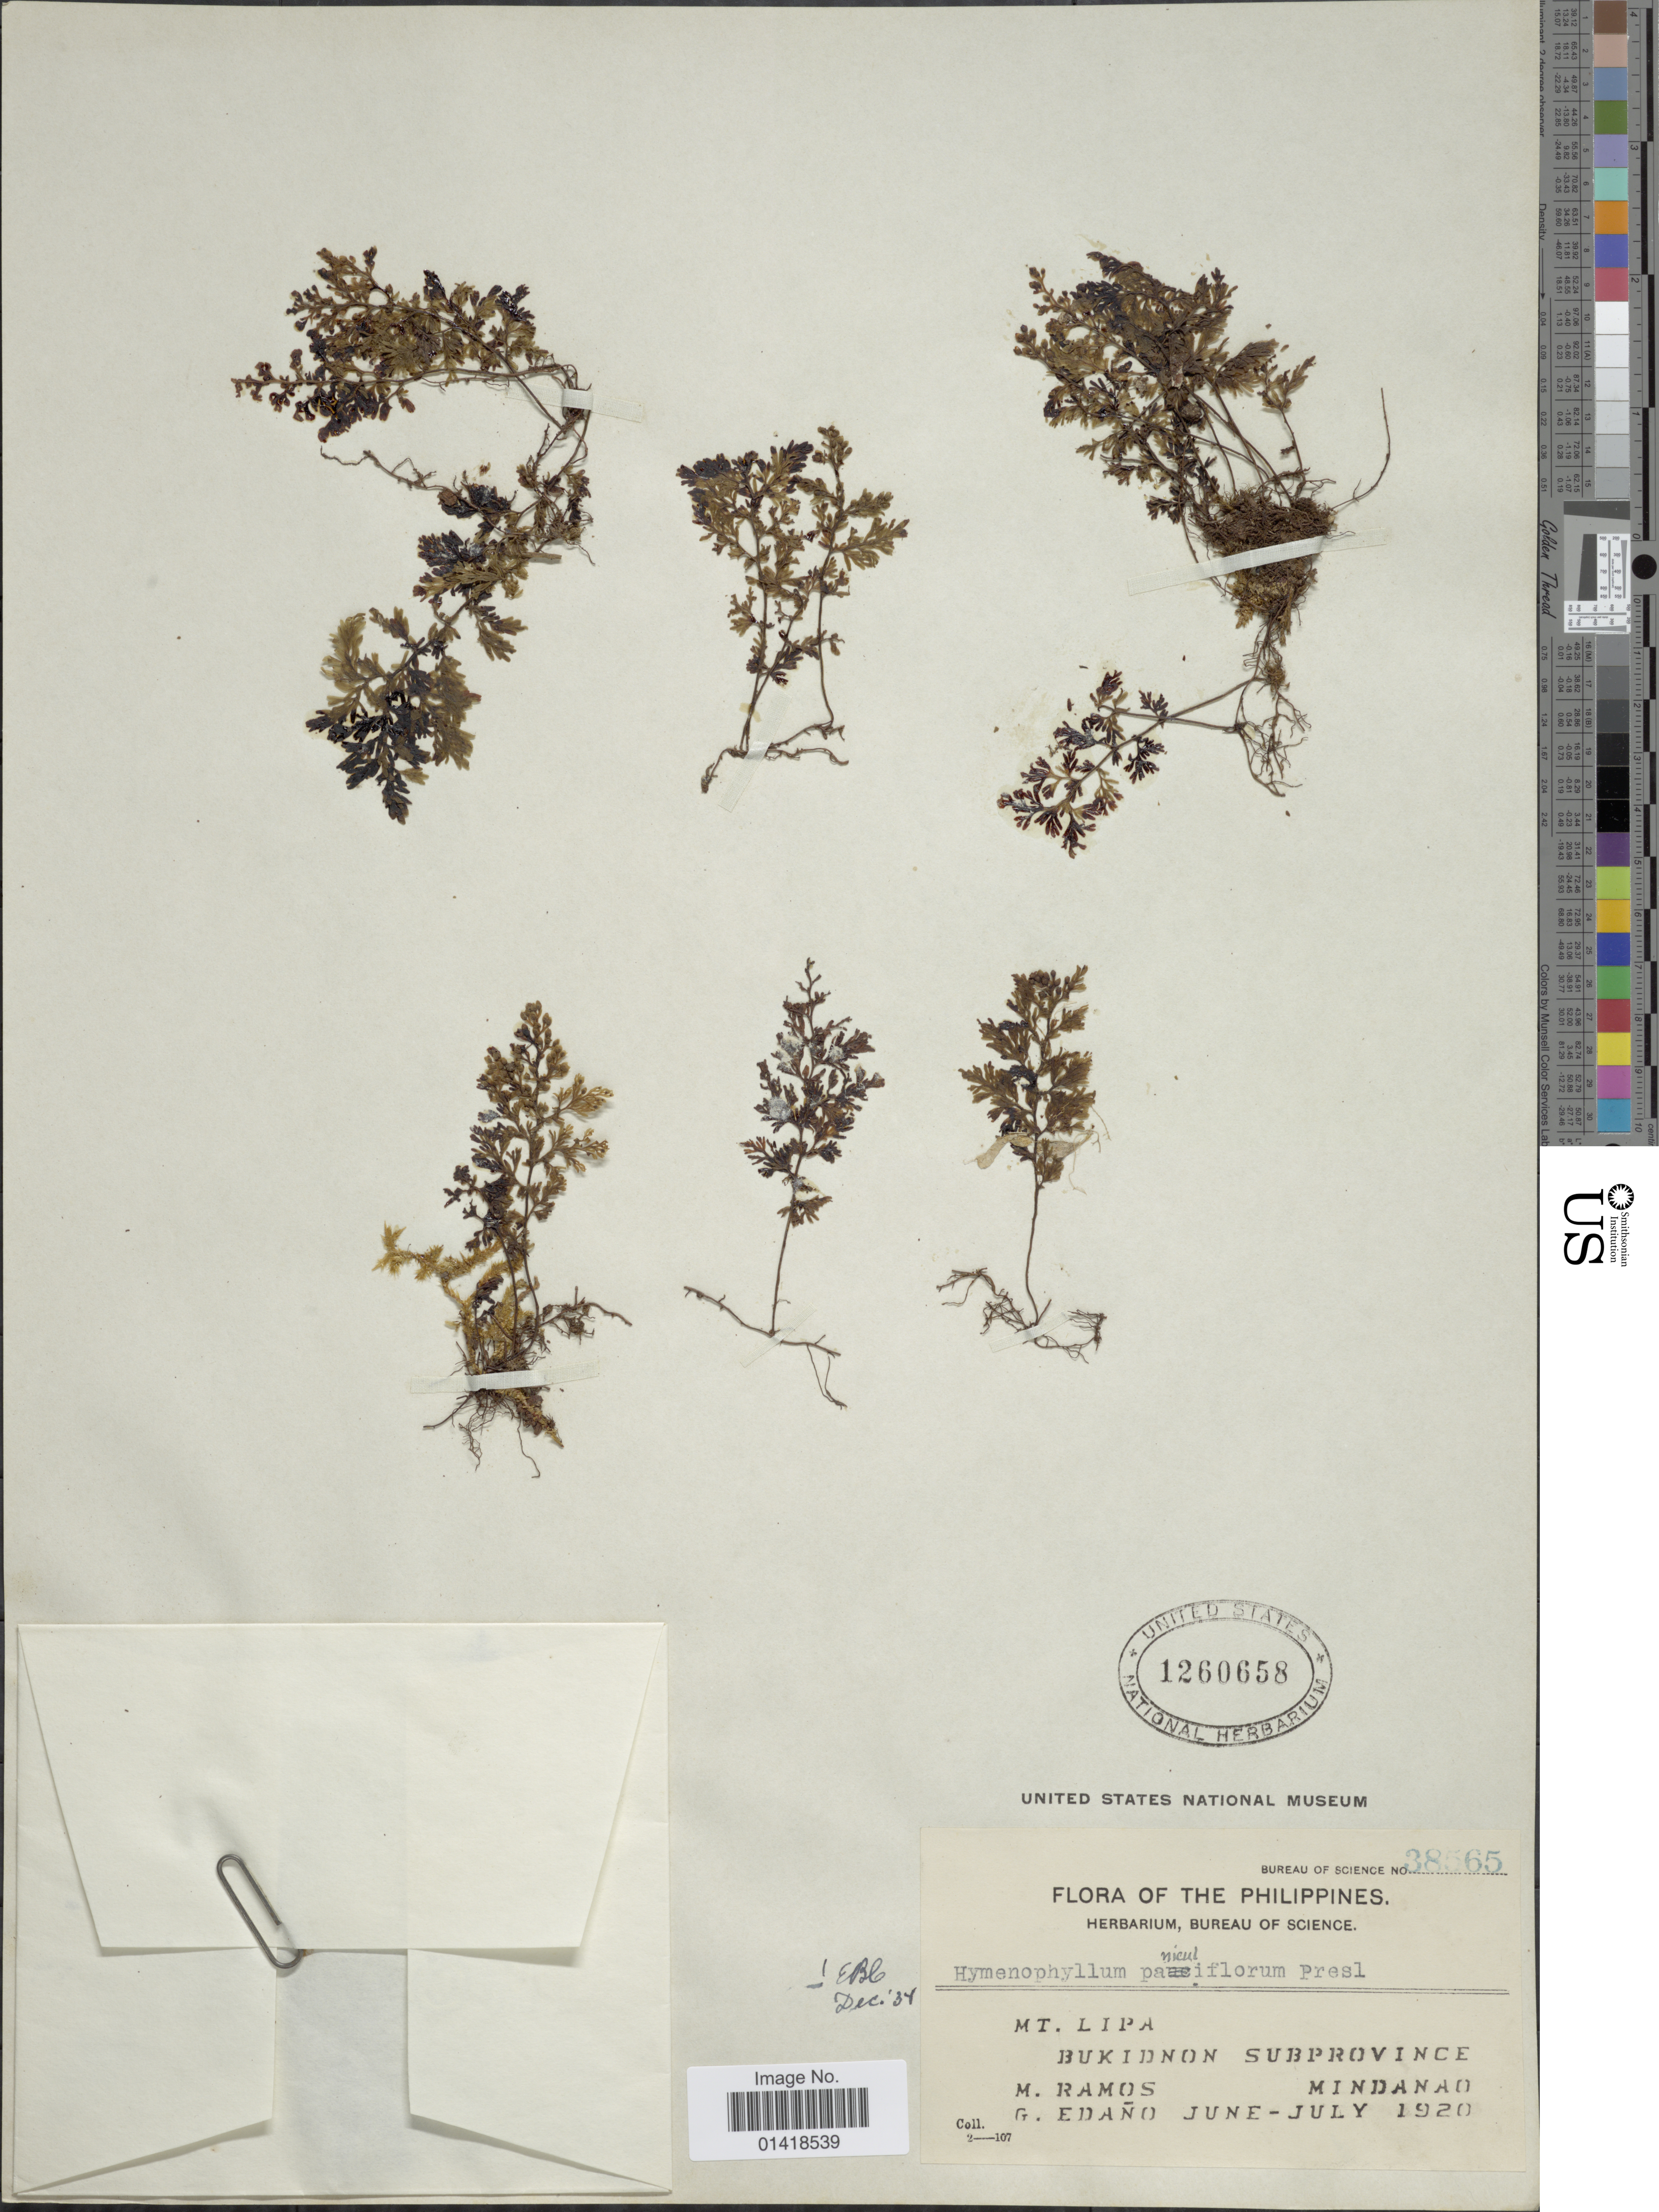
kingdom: Plantae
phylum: Tracheophyta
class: Polypodiopsida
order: Hymenophyllales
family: Hymenophyllaceae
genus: Hymenophyllum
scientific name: Hymenophyllum paniculiflorum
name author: C. Presl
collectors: M. Ramos & G. Edaño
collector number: Bureau of Science 38565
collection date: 1920-06/1920-07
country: Philippines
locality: The Philippines. Mt,. Lipa Bukidnon Subprovince. Mindanao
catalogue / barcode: US 1260658